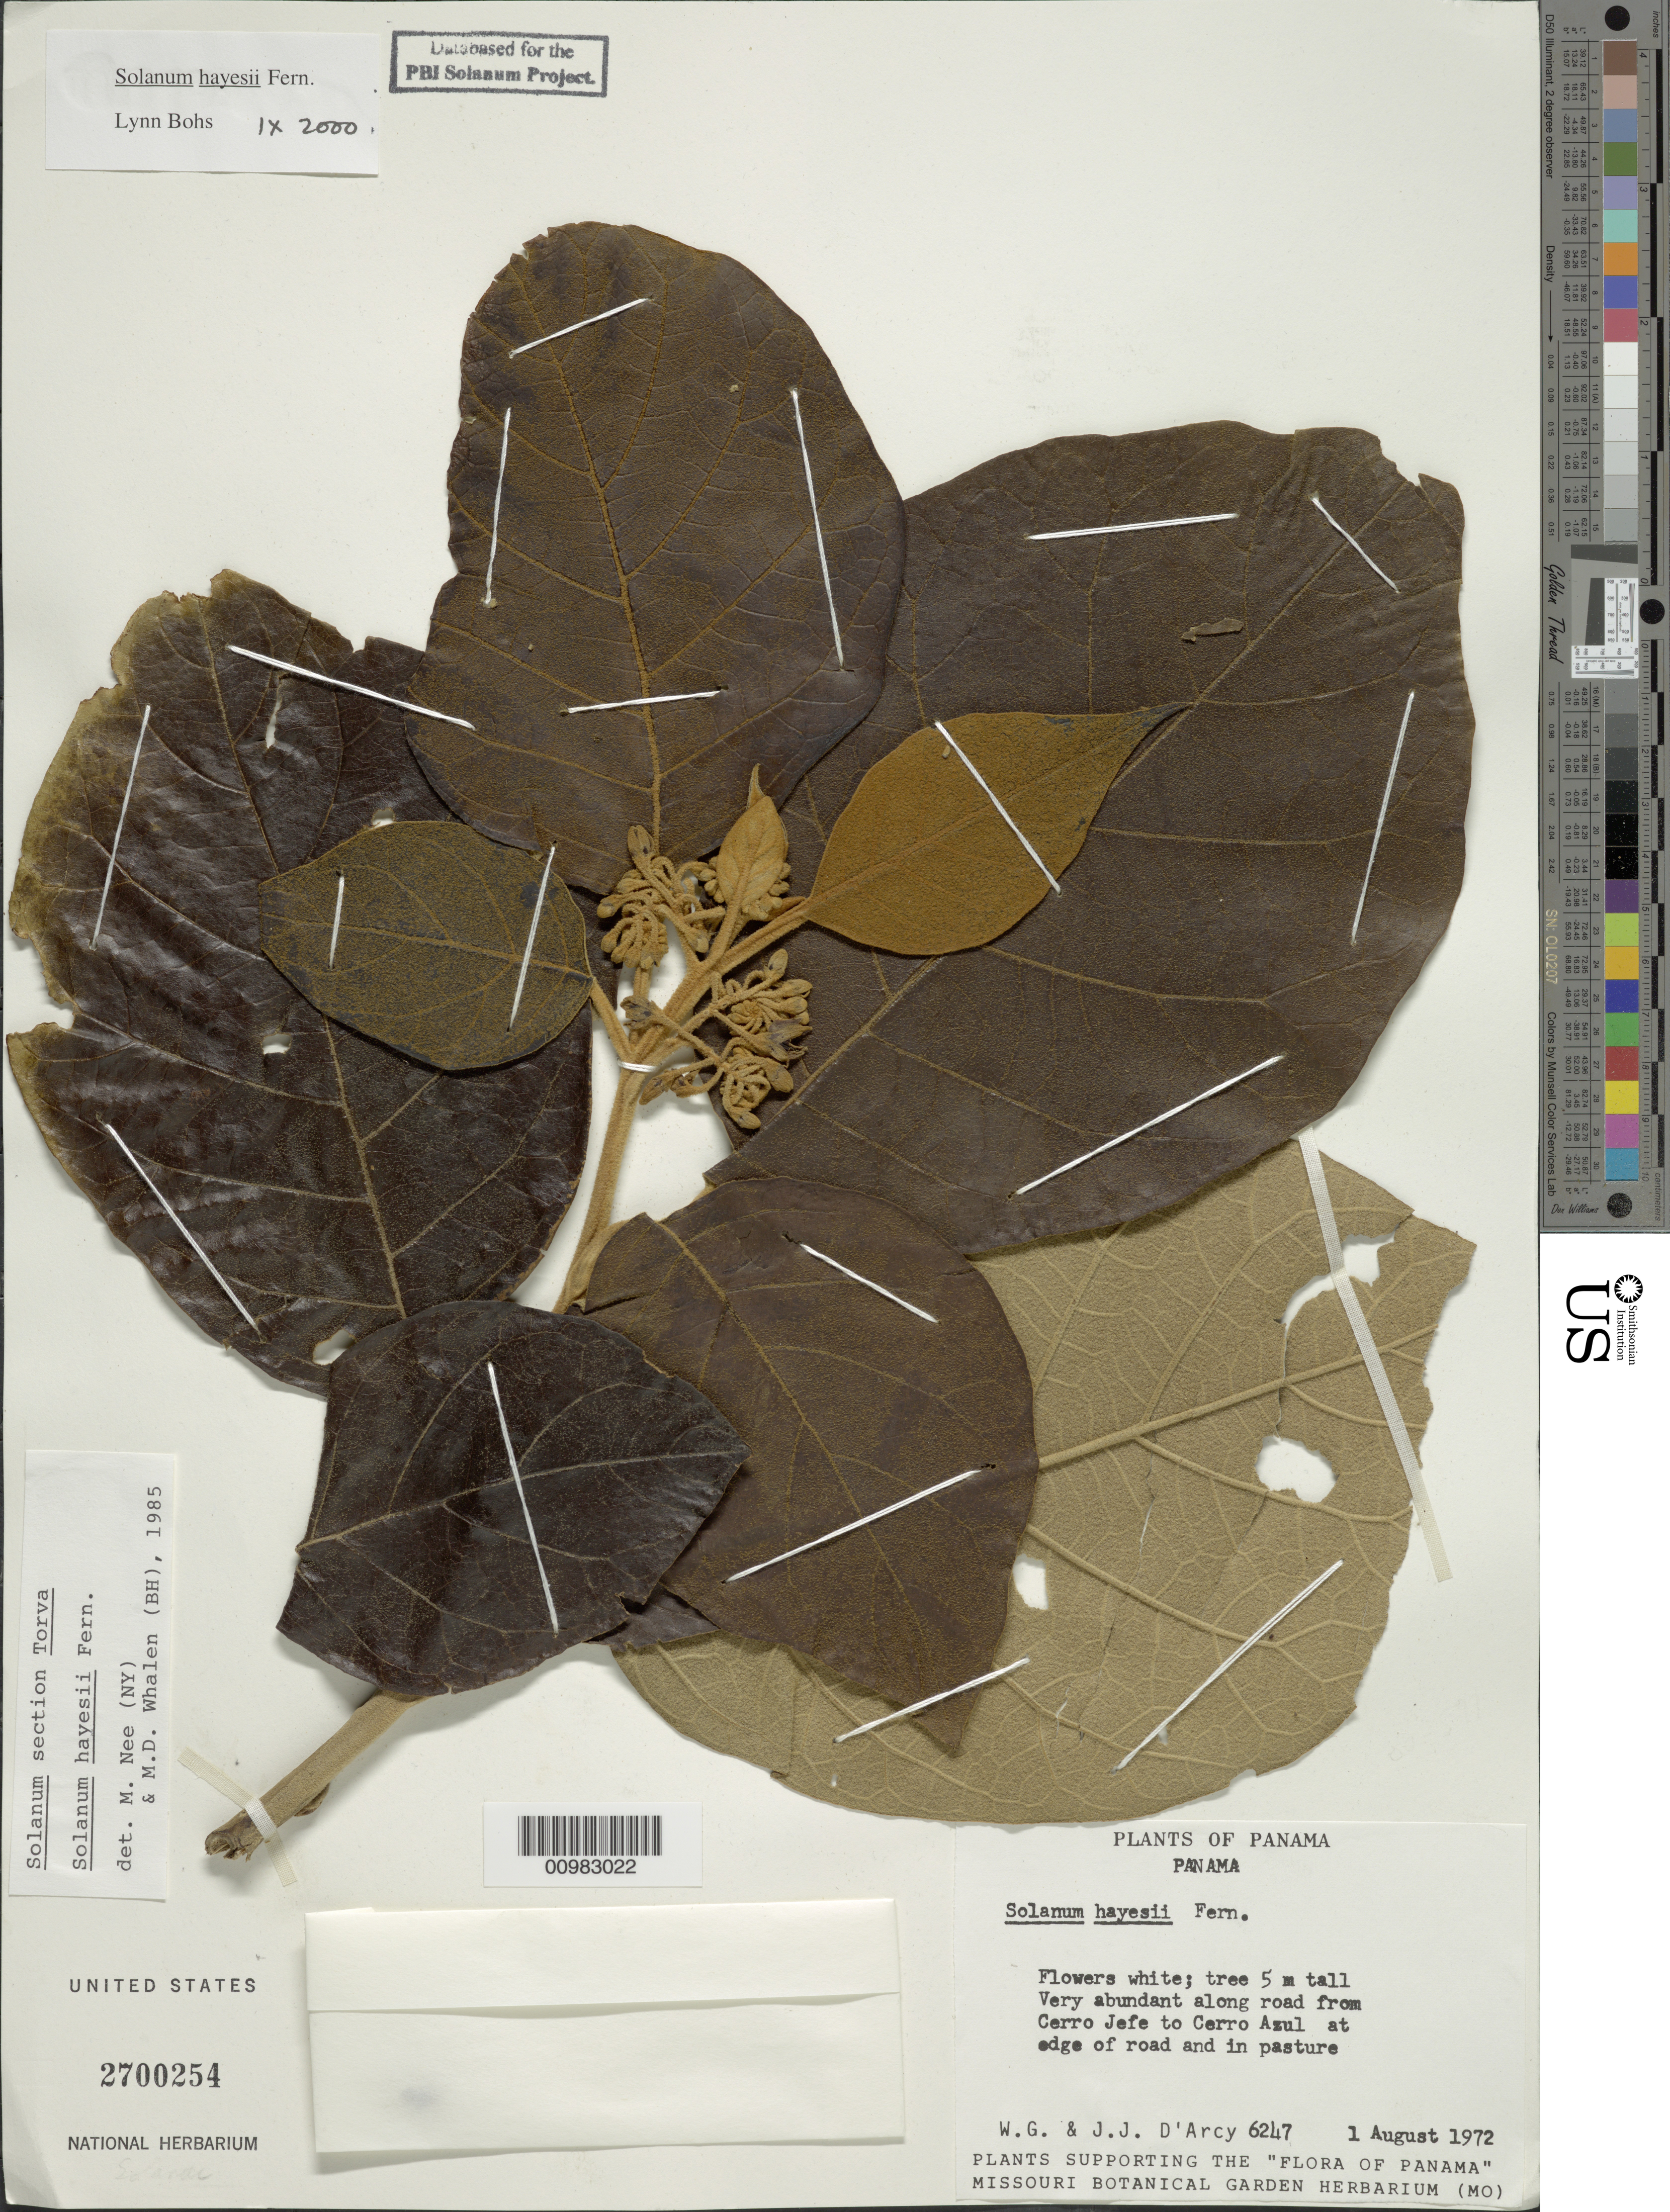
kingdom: Plantae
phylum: Tracheophyta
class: Magnoliopsida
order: Solanales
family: Solanaceae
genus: Solanum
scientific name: Solanum hayesii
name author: Fernald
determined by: Bohs, L. A.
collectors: W. G. D'Arcy & J. J. D'Arcy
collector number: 6247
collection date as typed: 1 Aug 1972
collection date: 1972-08-01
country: Panama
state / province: Panamá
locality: Along road from Cerro Jefe to Cerro Azul.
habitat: At edge of road and in pasture.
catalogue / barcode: US 2700254